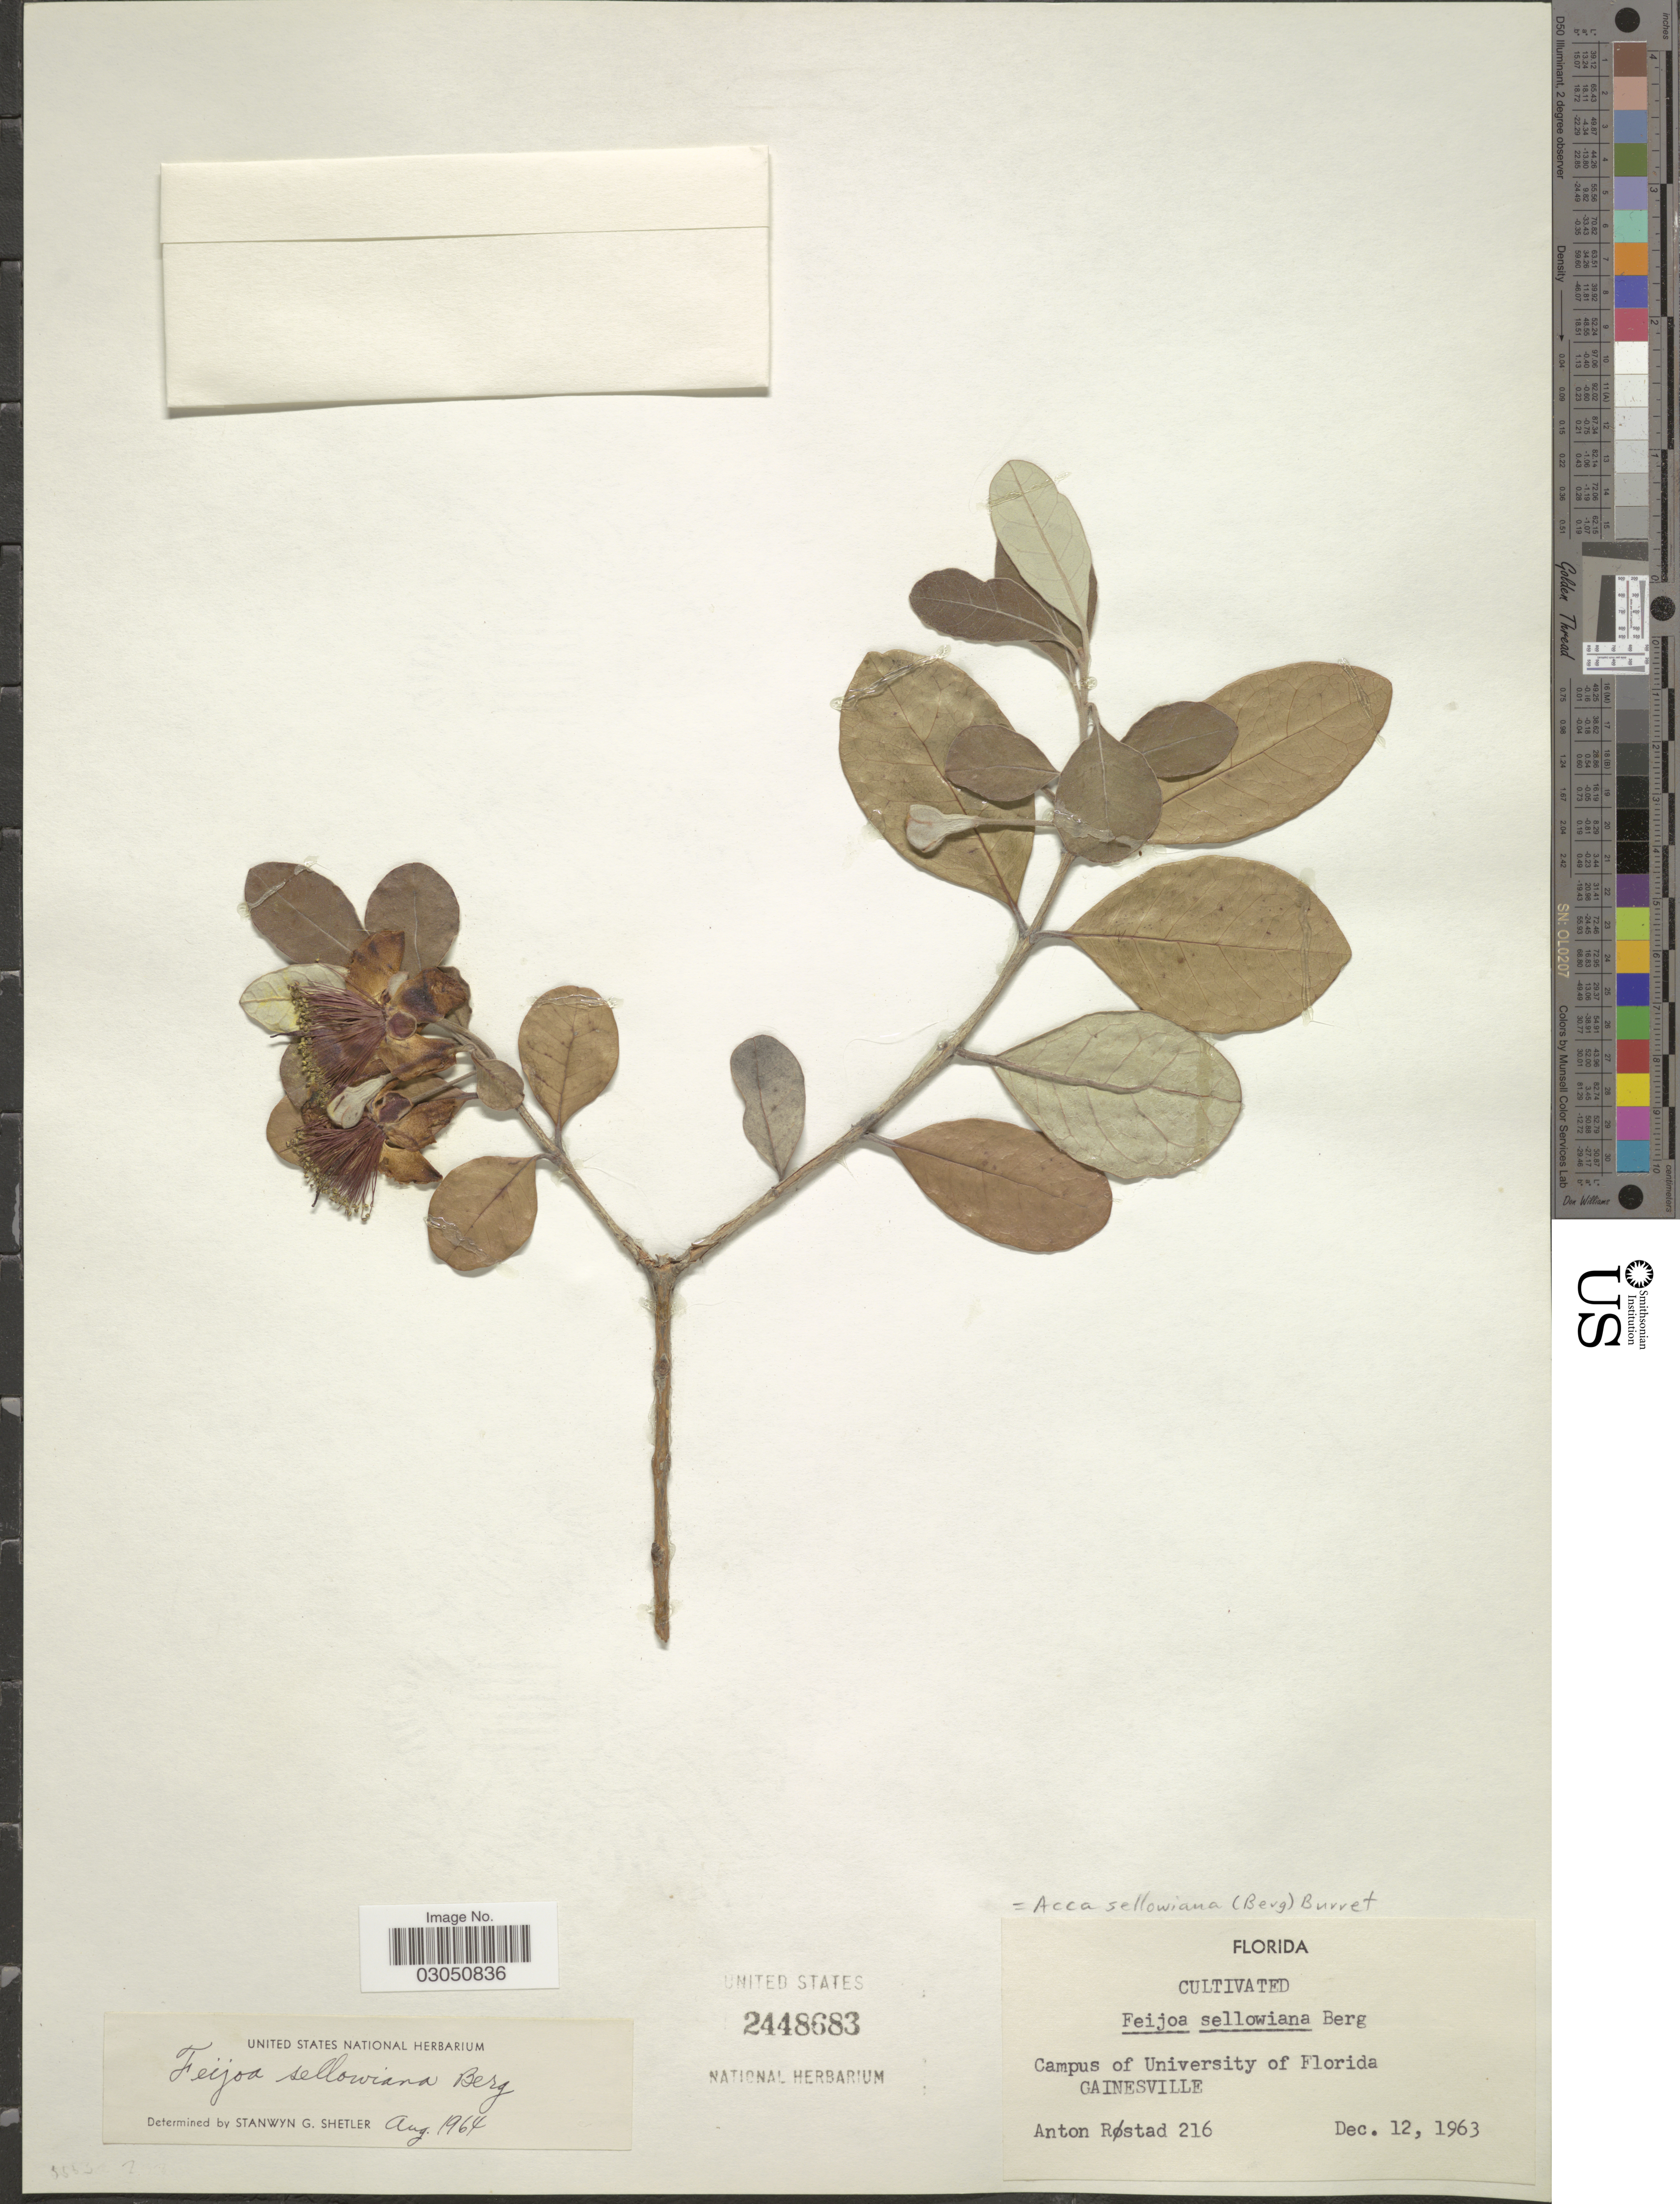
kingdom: Plantae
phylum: Tracheophyta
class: Magnoliopsida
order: Myrtales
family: Myrtaceae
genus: Acca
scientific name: Acca sellowiana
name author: (Berg) Burret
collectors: A. Róstad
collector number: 216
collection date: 1963-12-12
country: United States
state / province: Florida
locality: Campus of University of Florida, GAINESVILLE.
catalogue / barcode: US 2448683